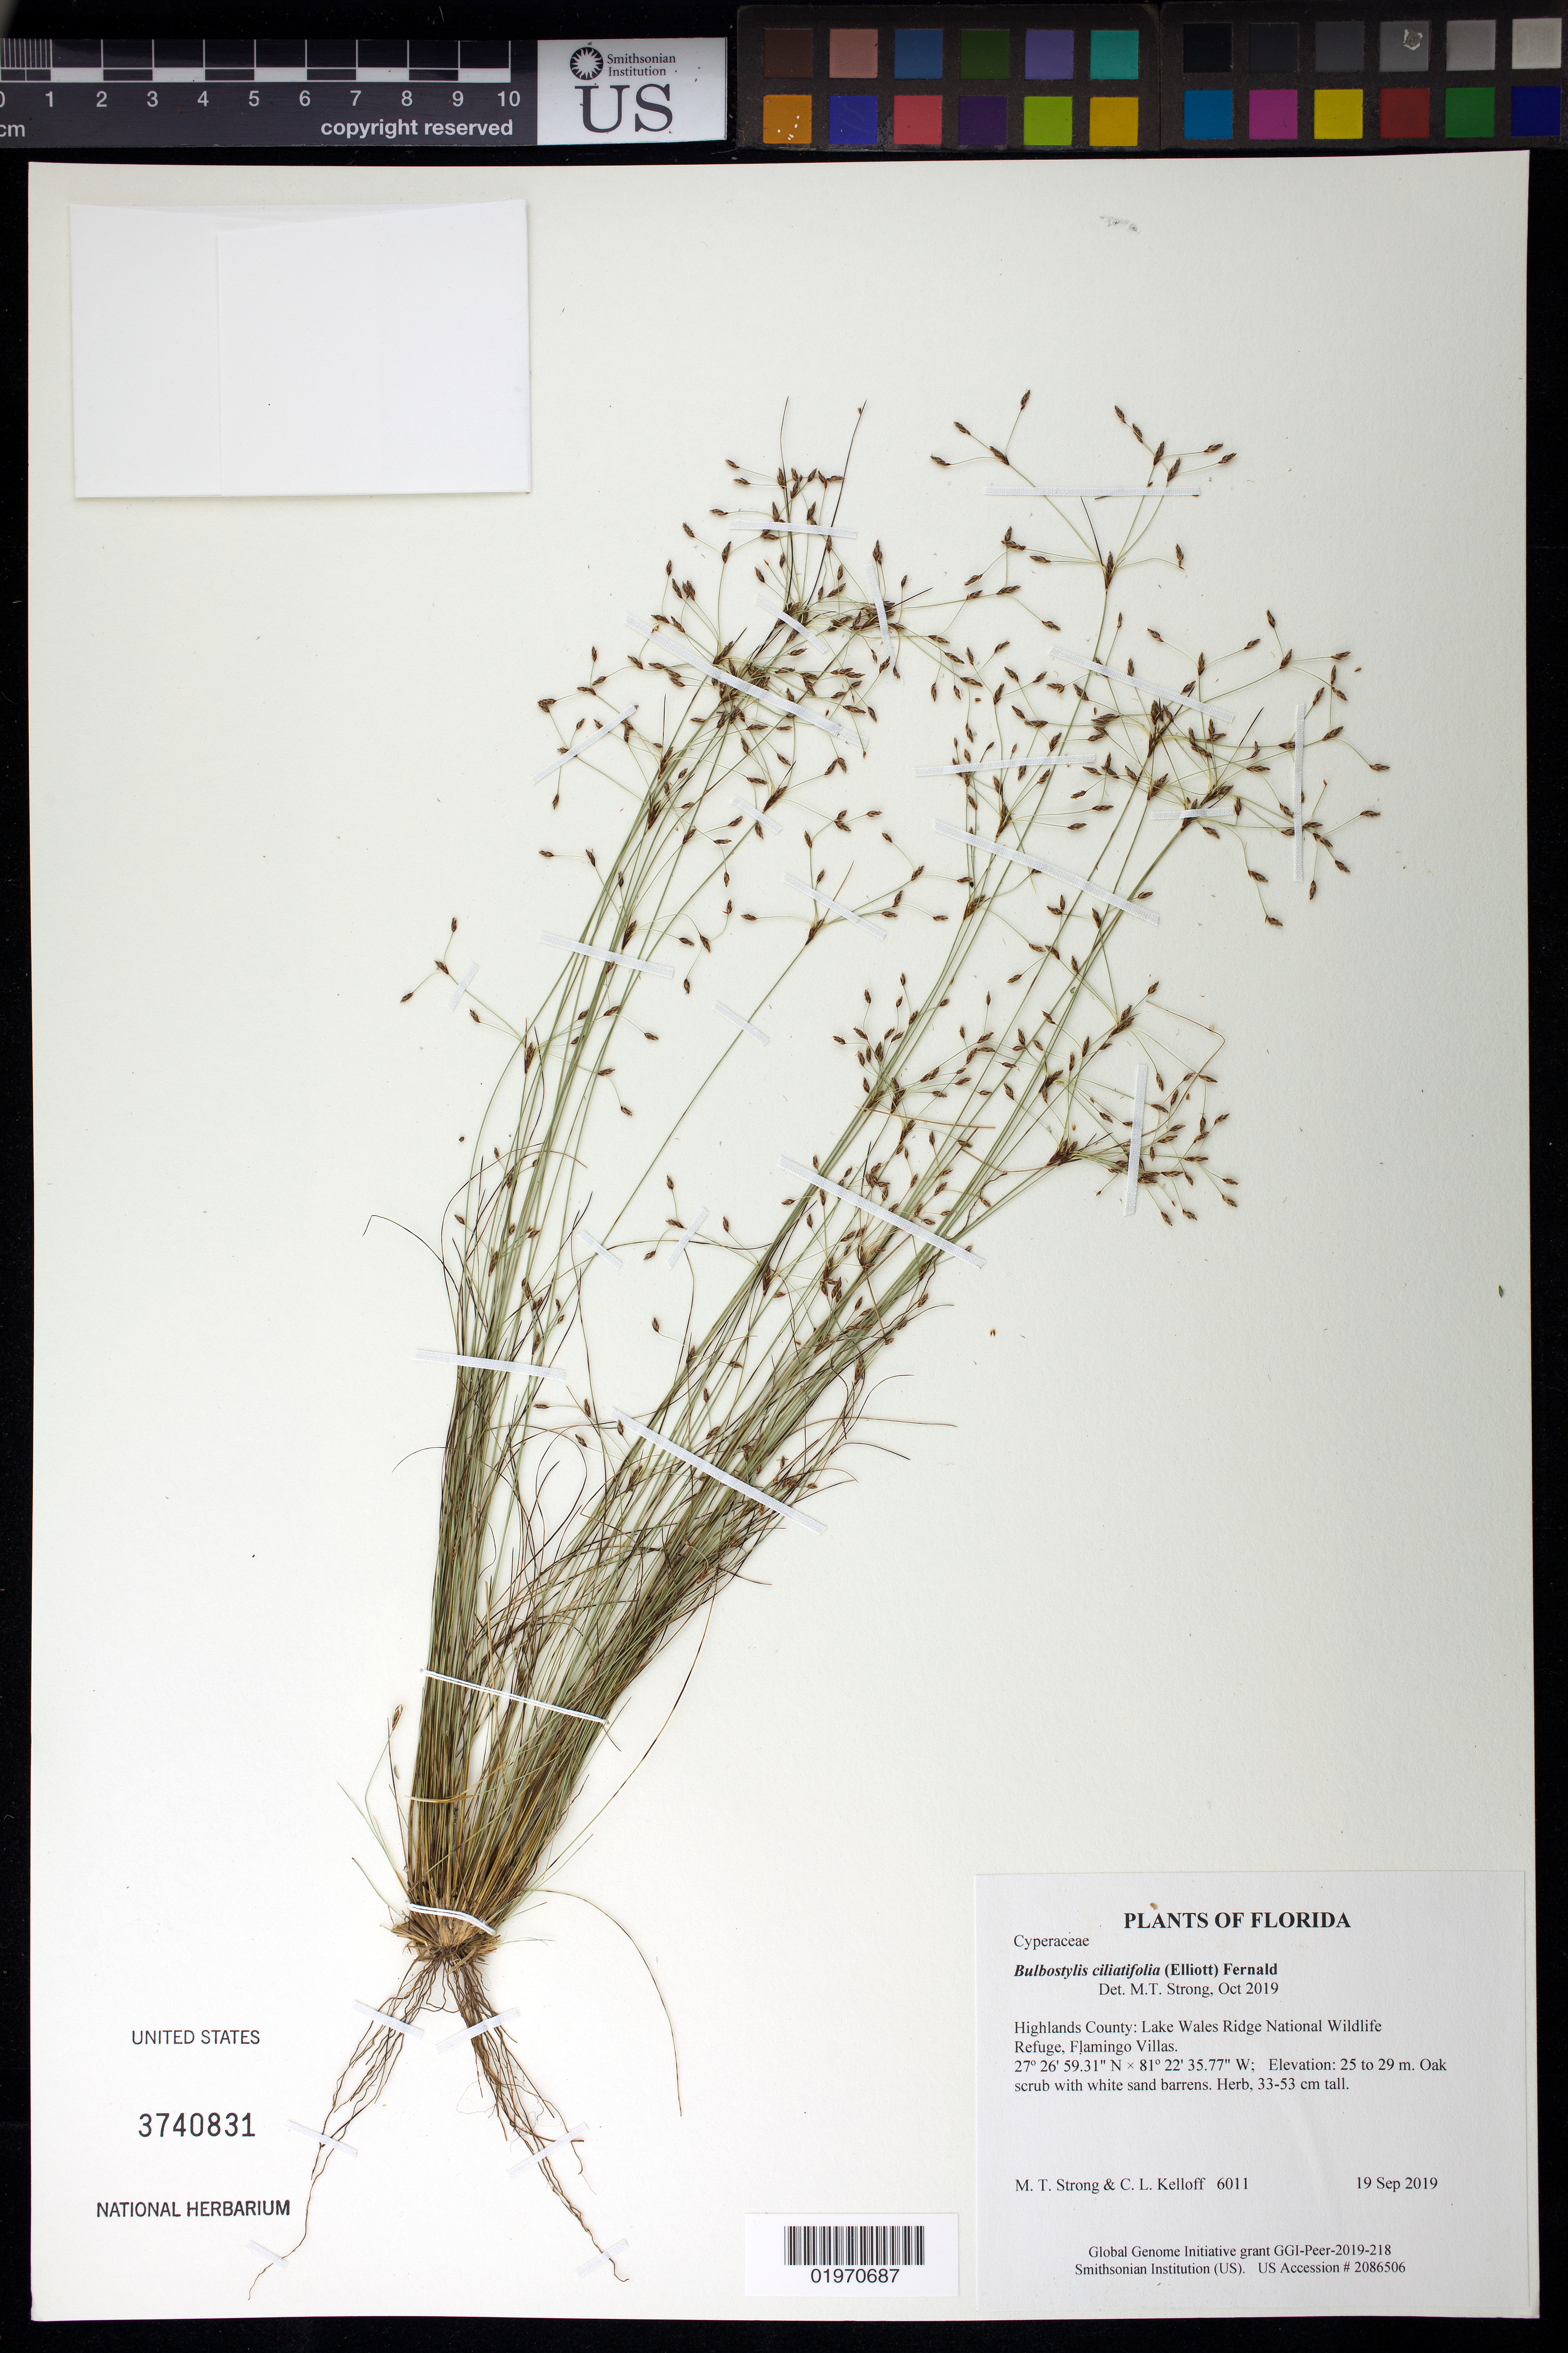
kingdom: Plantae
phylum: Tracheophyta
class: Liliopsida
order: Poales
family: Cyperaceae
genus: Bulbostylis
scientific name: Bulbostylis ciliatifolia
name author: (Elliott) Fernald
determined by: Strong, Mark T., (BOT), Smithsonian Institution - National Museum of Natural History (UNITED STATES)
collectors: M. T. Strong & C. L. Kelloff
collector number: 6011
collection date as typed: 19 Sep 2019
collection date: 2019-09-19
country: United States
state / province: Florida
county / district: Highlands County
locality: Lake Wales Ridge National Wildlife Refuge, Flamingo Villas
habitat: Oak scrub with white sand barrens.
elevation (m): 25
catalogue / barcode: US 3740831